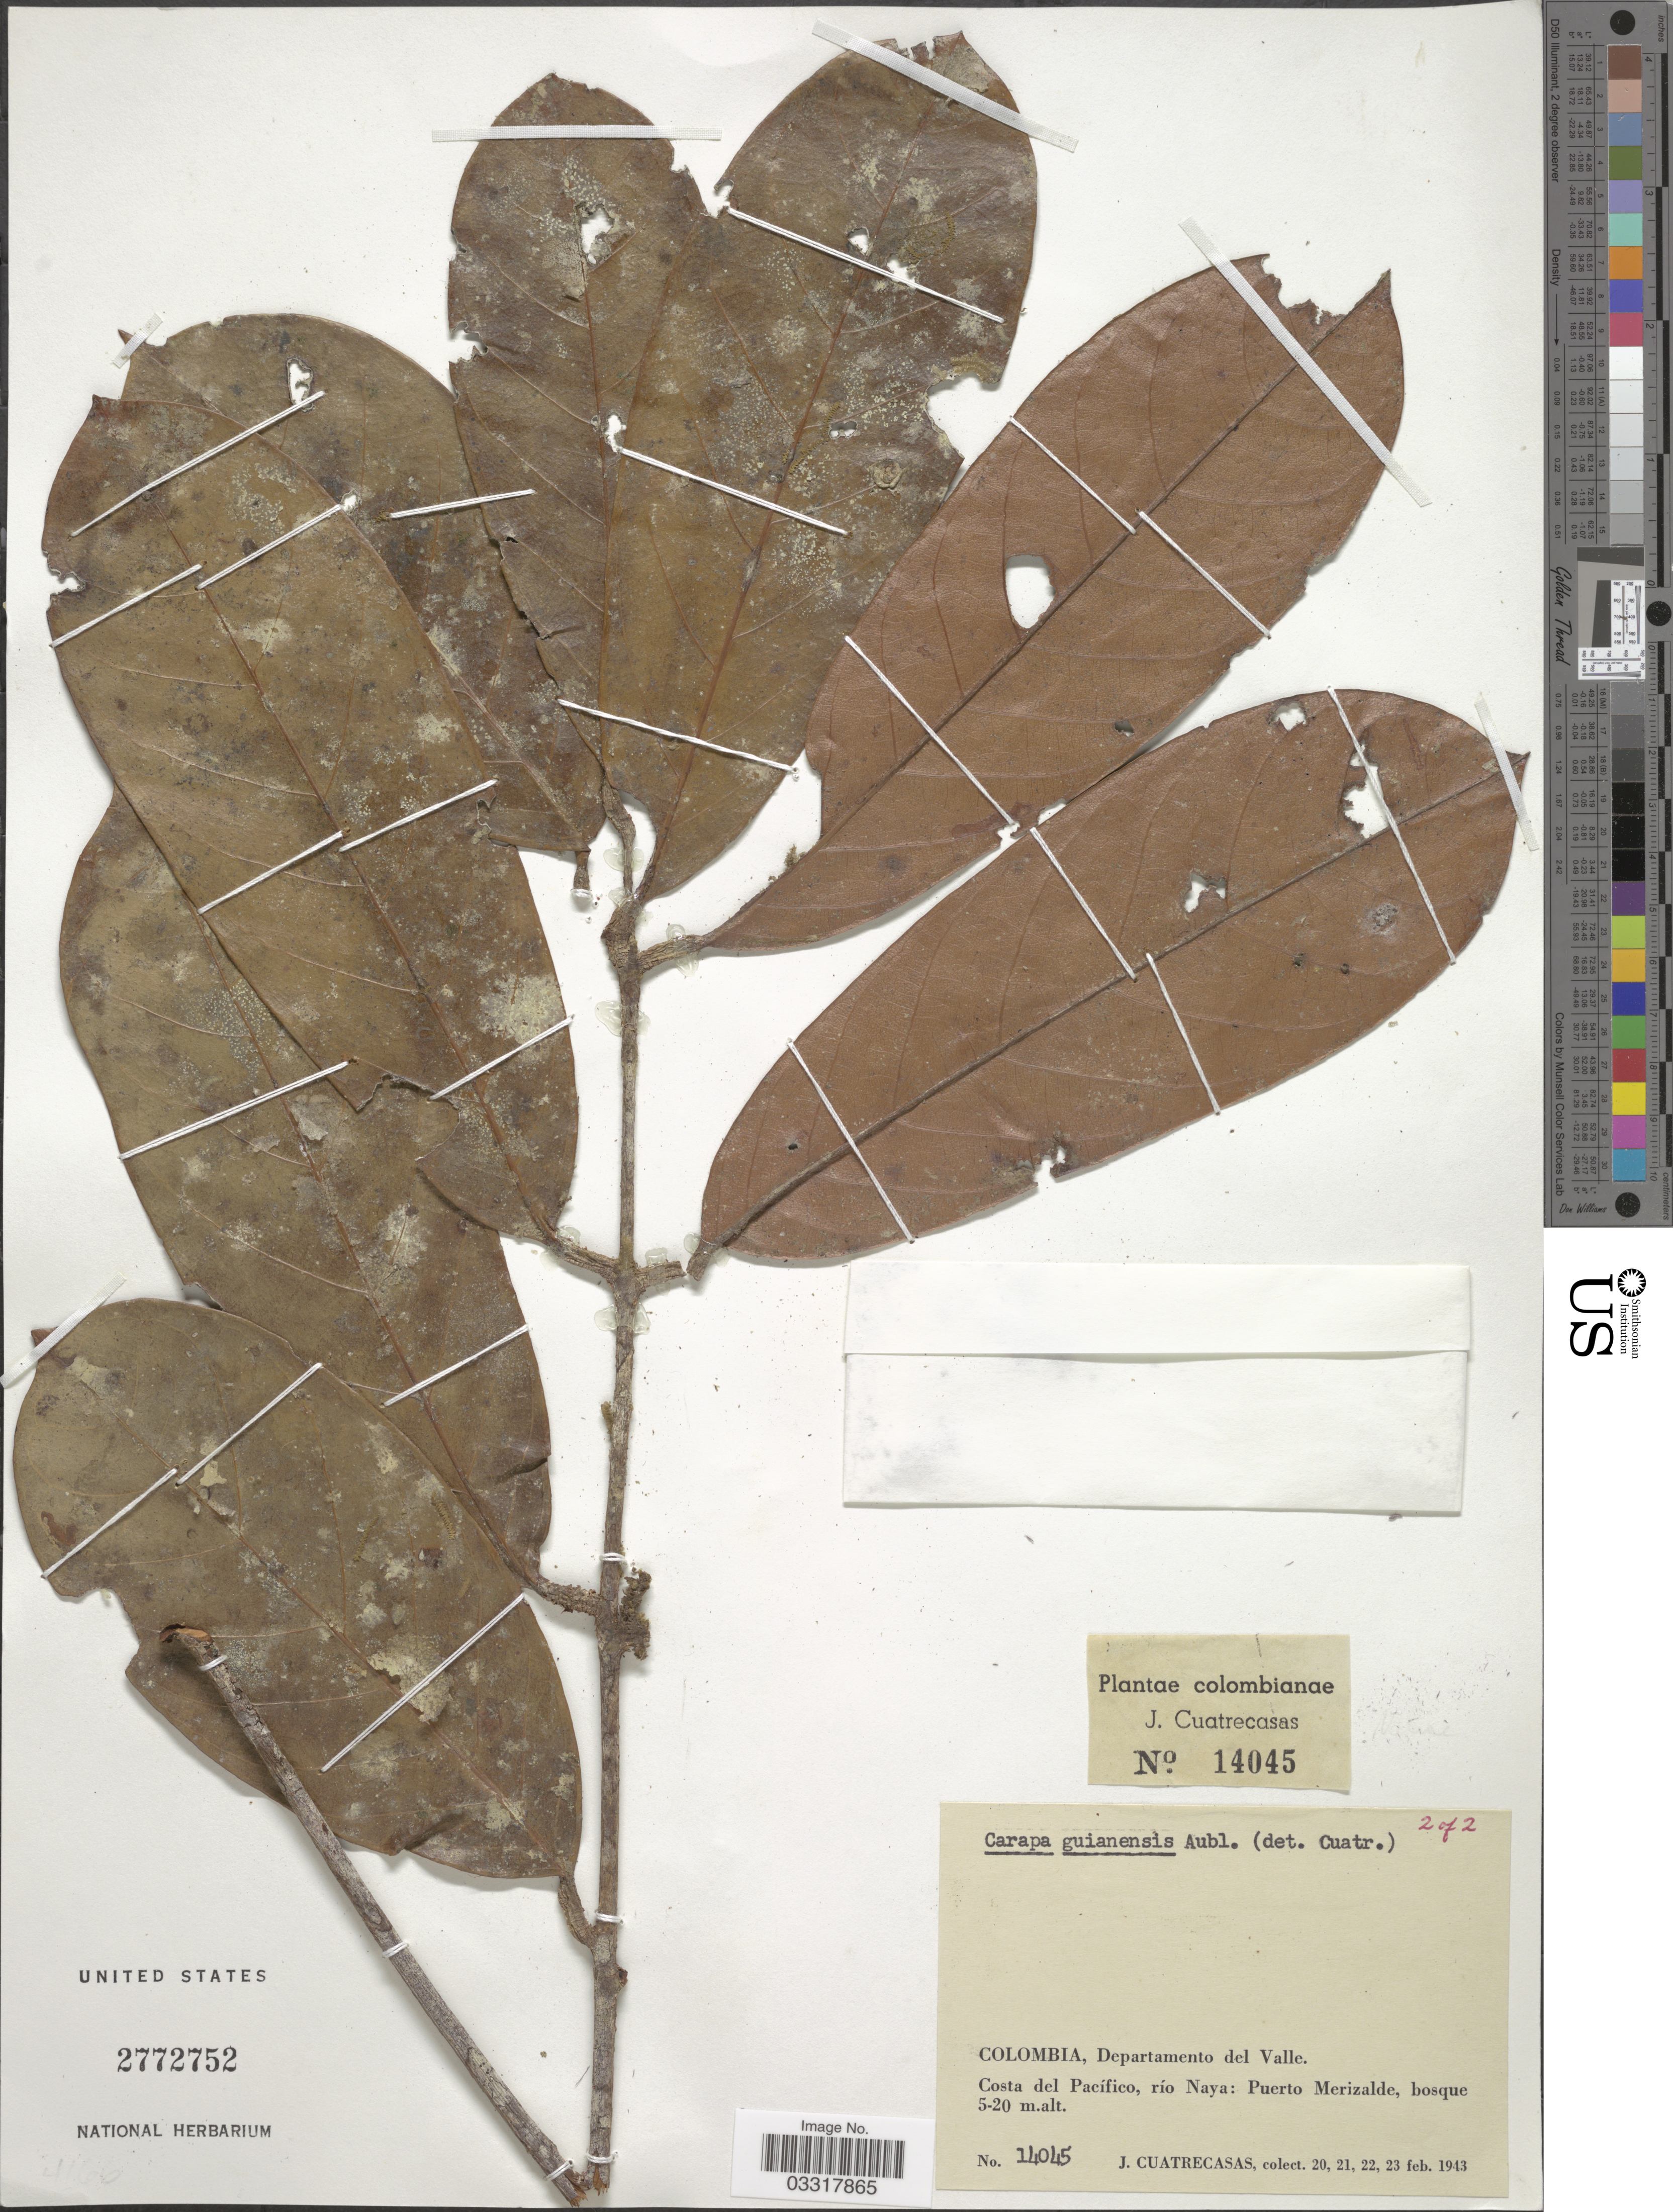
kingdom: Plantae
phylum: Tracheophyta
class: Magnoliopsida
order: Sapindales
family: Meliaceae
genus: Carapa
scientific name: Carapa guianensis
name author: Aubl.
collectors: J. Cuatrecasas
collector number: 14045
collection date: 1943-02-20/1943-02-23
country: Colombia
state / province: Valle del Cauca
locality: Departamento del Valle. Costa del Pacífico; río Naya: Puerto Merizalde.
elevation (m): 5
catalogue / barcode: US 2772752